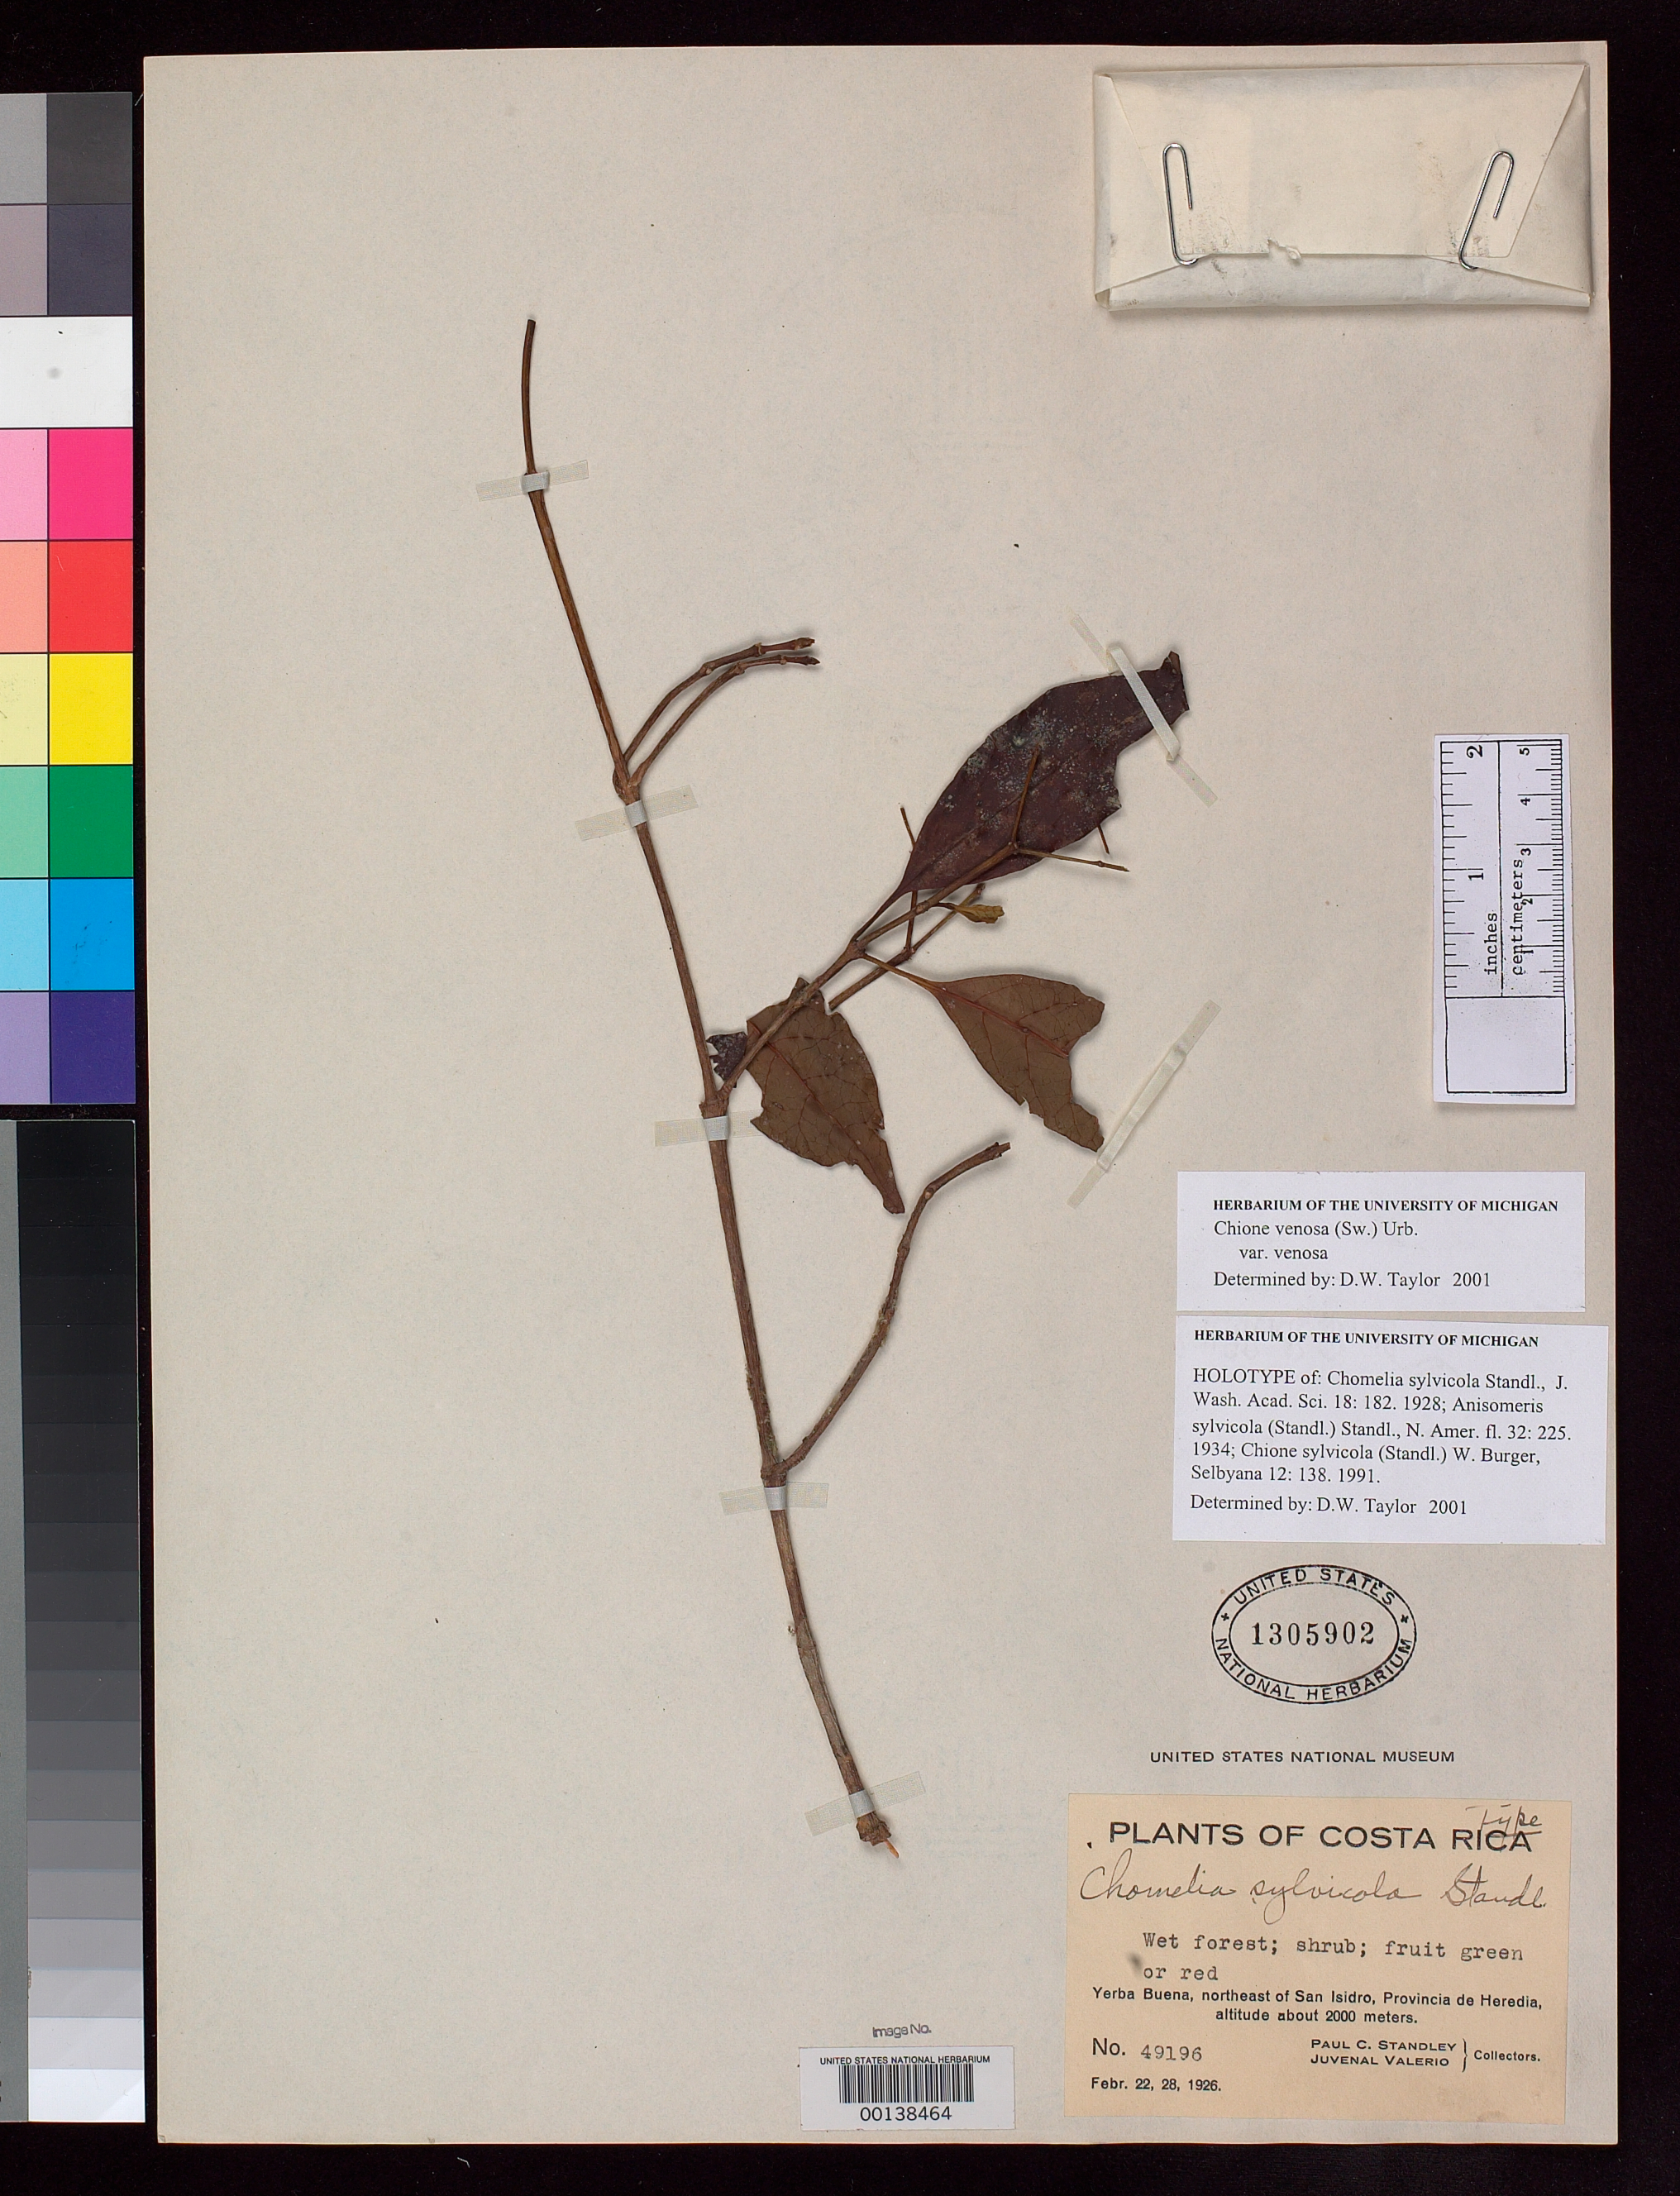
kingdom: Plantae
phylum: Tracheophyta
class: Magnoliopsida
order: Gentianales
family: Rubiaceae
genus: Chomelia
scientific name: Chomelia sylvicola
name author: Standl.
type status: Holotype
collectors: P. C. Standley & J. Valerio R.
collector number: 49196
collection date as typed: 22 Feb 1926 to 28 Feb 1926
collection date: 1926-02-22/1926-02-28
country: Costa Rica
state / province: Heredia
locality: Yerba Buena, NE of San Isidro.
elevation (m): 2000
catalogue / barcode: US 1305902